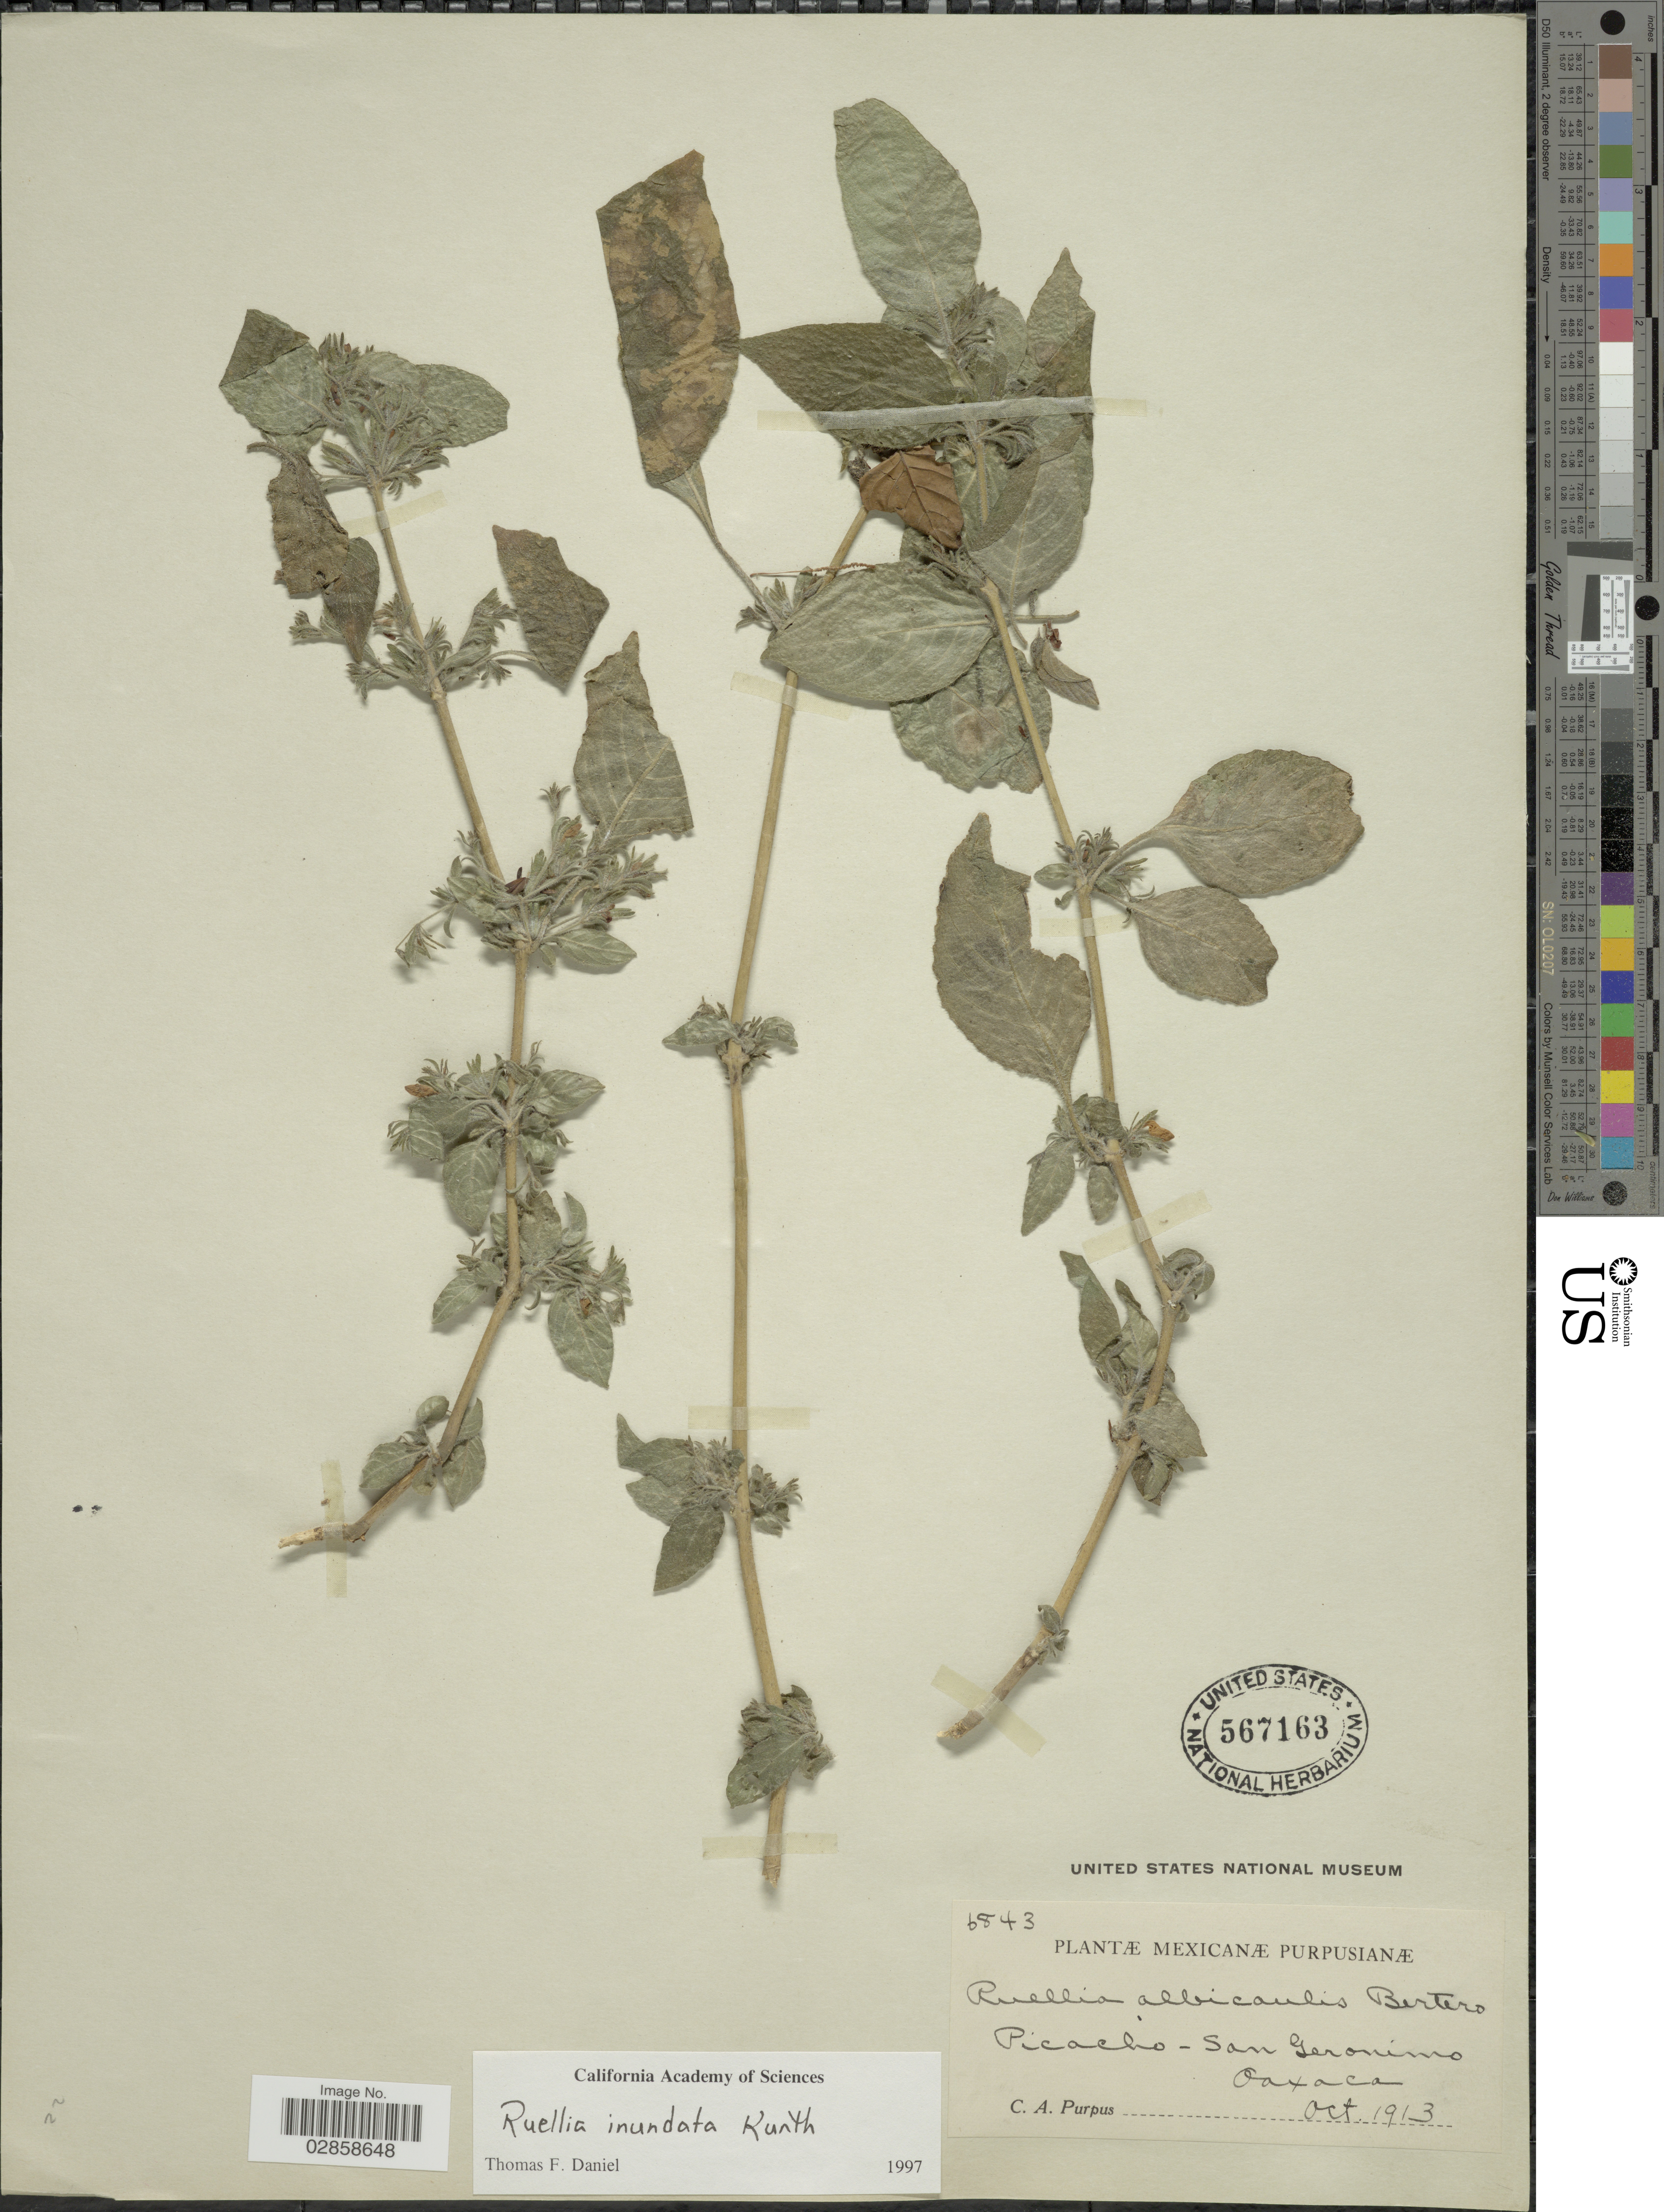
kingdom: Plantae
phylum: Tracheophyta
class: Magnoliopsida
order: Lamiales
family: Acanthaceae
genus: Ruellia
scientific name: Ruellia inundata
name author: Kunth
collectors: C. A. Purpus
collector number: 6843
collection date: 1913-10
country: Mexico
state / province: Oaxaca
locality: Picacho-San Geronimo.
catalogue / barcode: US 567163